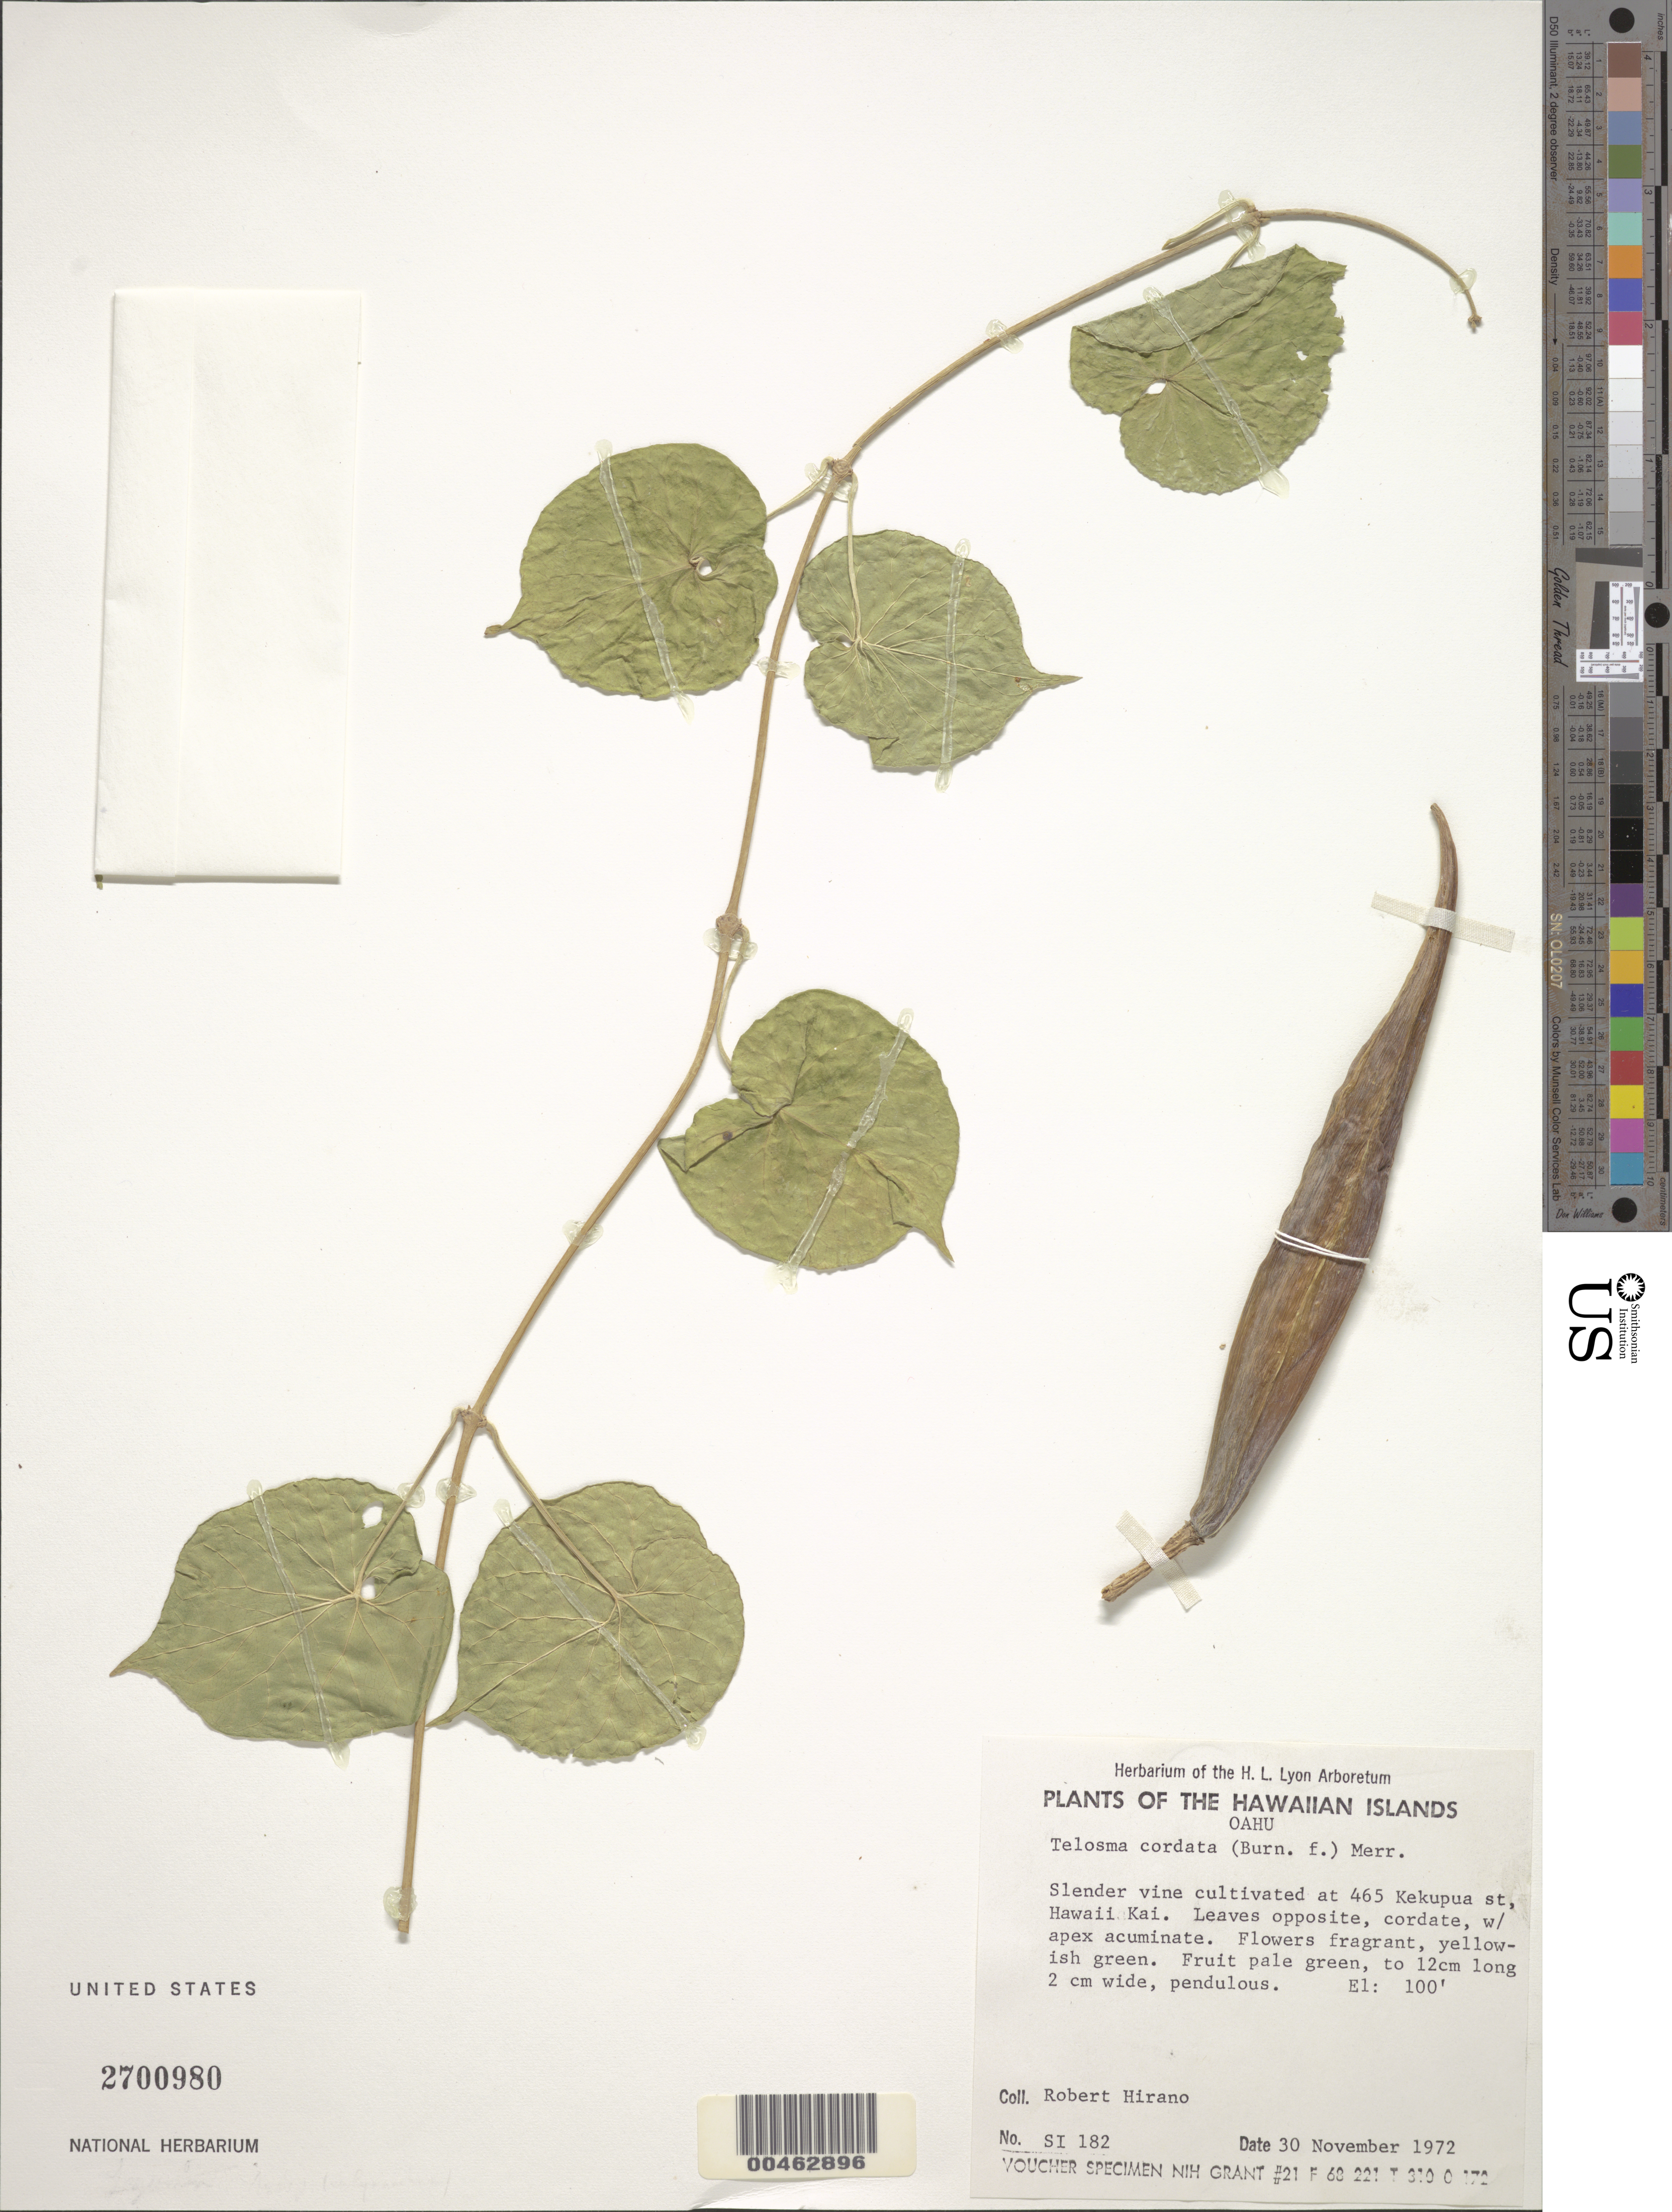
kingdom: Plantae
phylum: Tracheophyta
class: Magnoliopsida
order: Gentianales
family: Apocynaceae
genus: Telosma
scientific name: Telosma cordata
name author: (Burm. f.) Merr.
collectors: R. Hirano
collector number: SI 182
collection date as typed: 30 Nov 1972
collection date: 1972-11-30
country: United States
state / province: Hawaii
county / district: Honolulu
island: Oahu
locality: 465 Kekupua st., Hawaii Kai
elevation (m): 30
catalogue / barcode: US 2700980